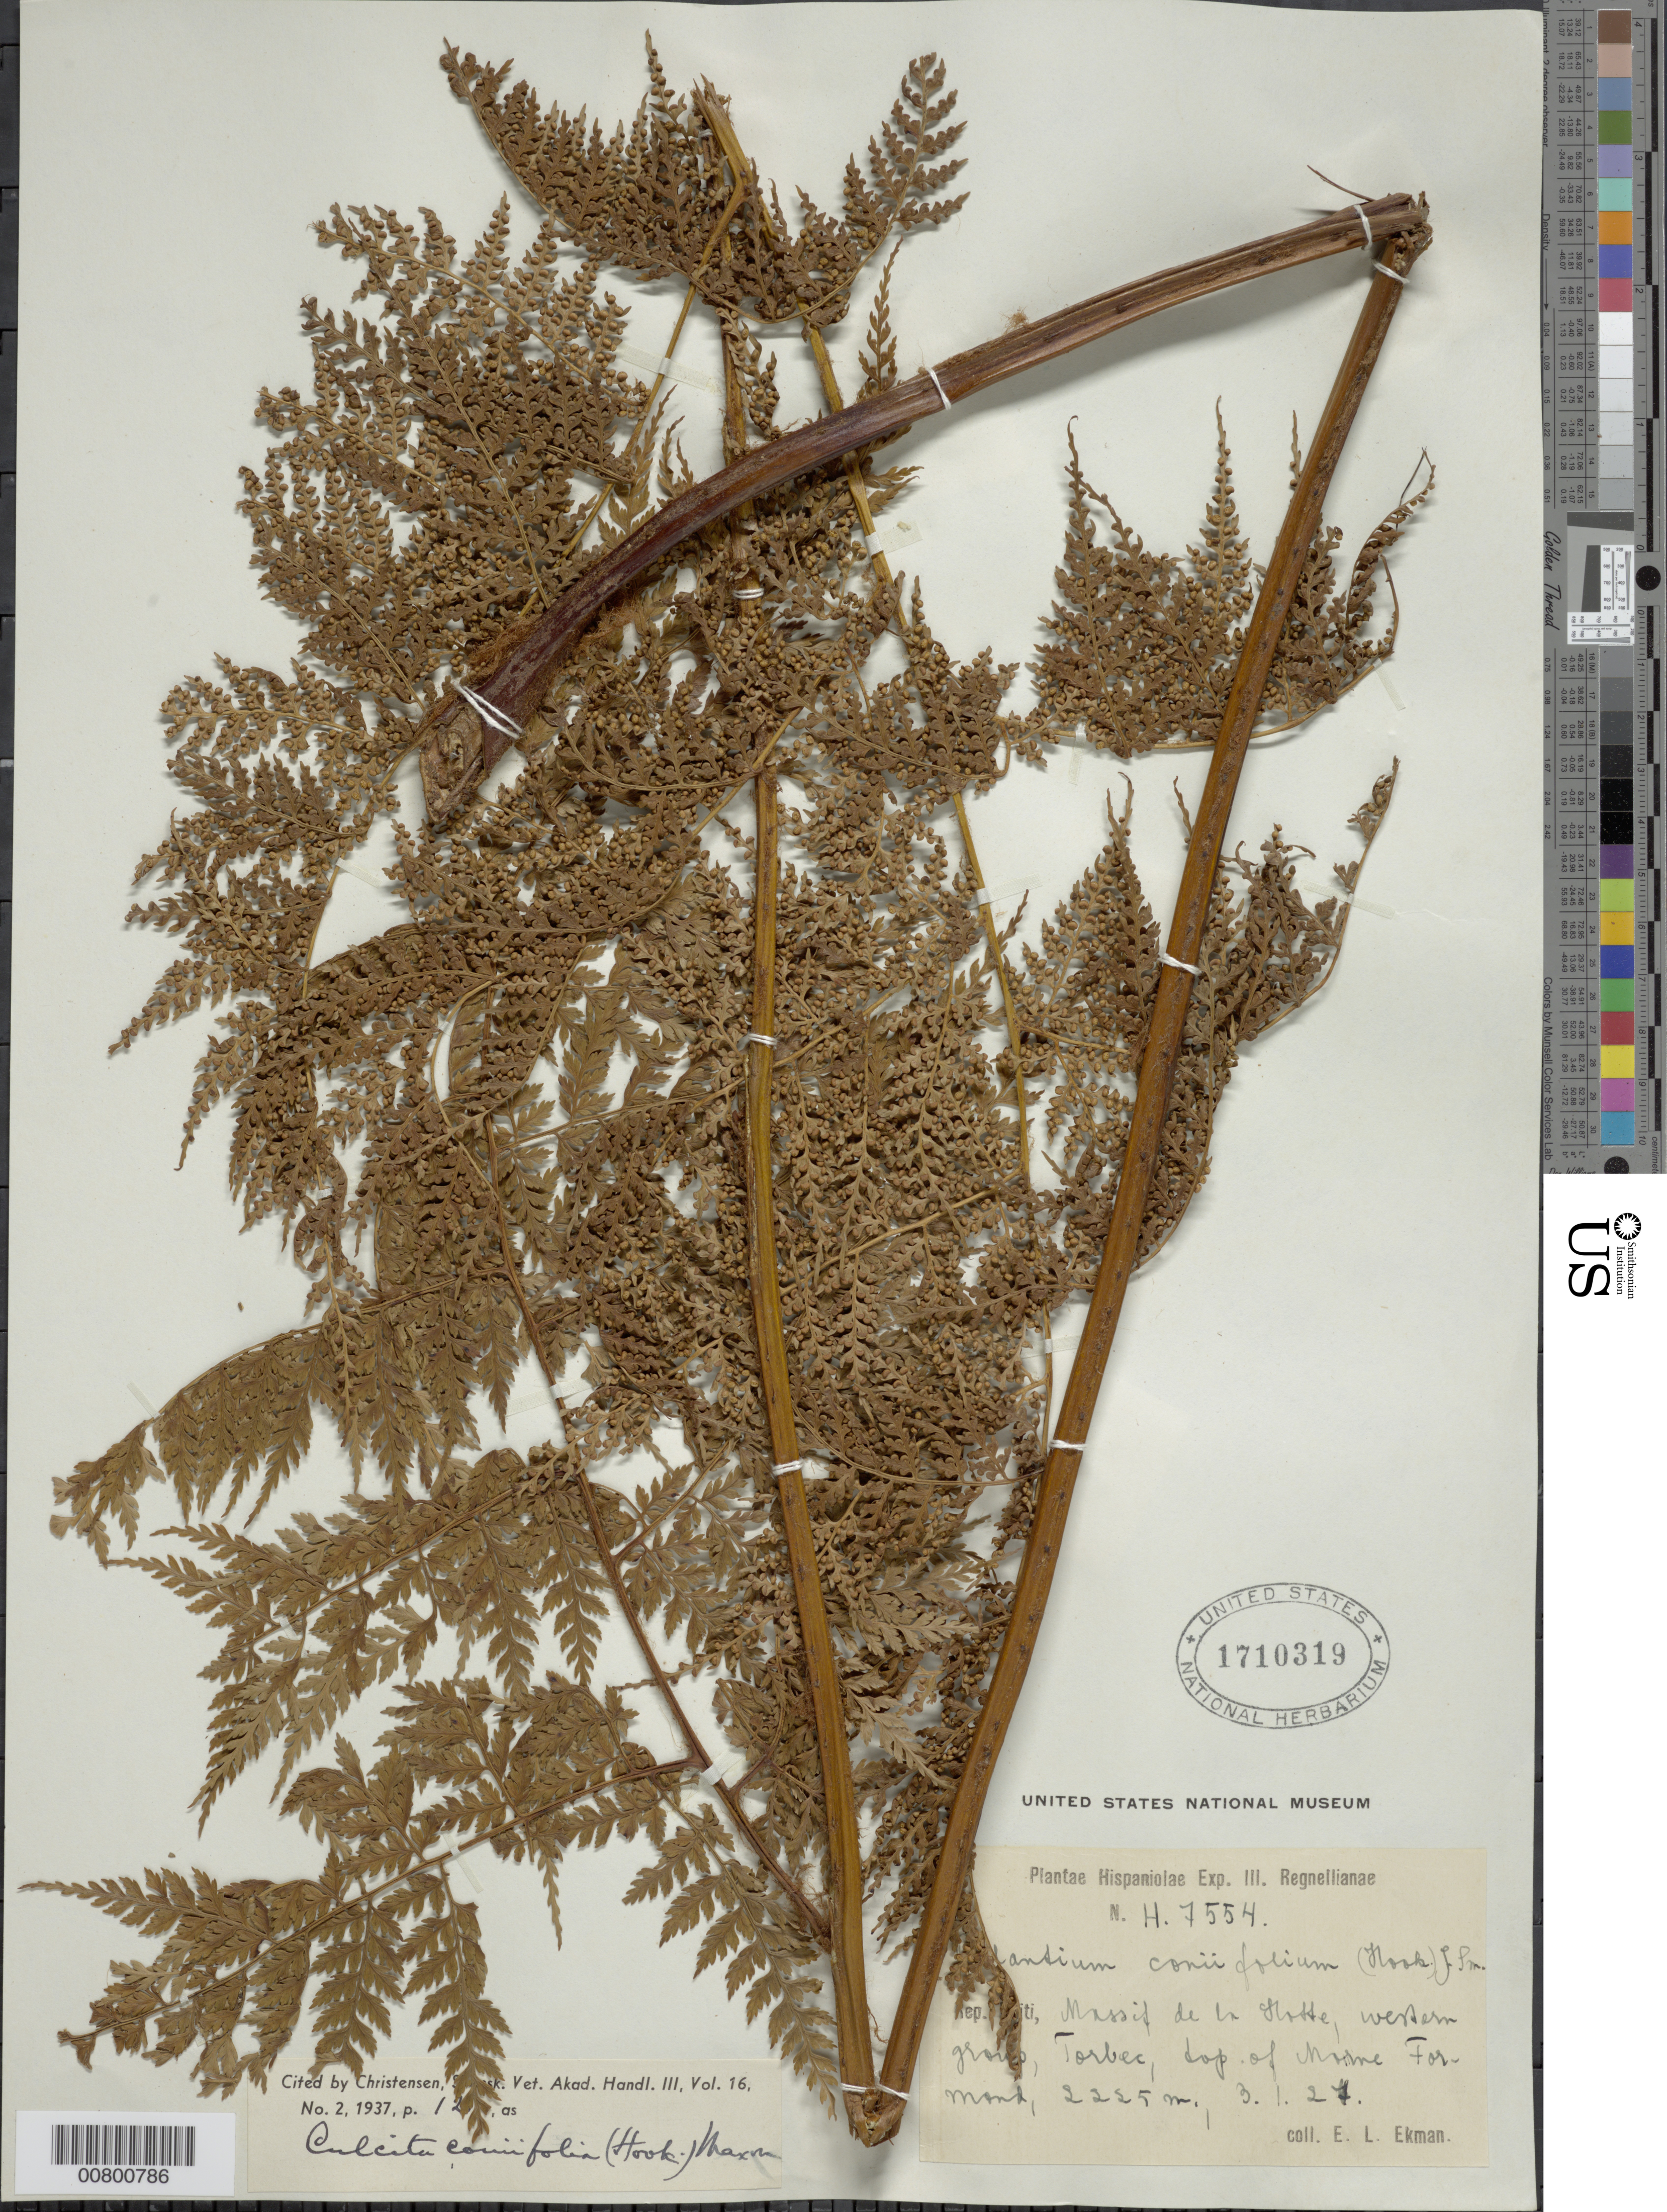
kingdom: Plantae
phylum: Tracheophyta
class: Polypodiopsida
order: Cyatheales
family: Culcitaceae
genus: Culcita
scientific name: Culcita coniifolia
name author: (Hook.) Maxon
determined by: Christenson, E.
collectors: E. L. Ekman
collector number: H 7554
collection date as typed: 03 Jan 1927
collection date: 1927-01-03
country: Haiti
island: Hispaniola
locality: Massif de la Hotte, western group, Torbec, top of Morne Formand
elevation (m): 2225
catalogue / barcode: US 1710319